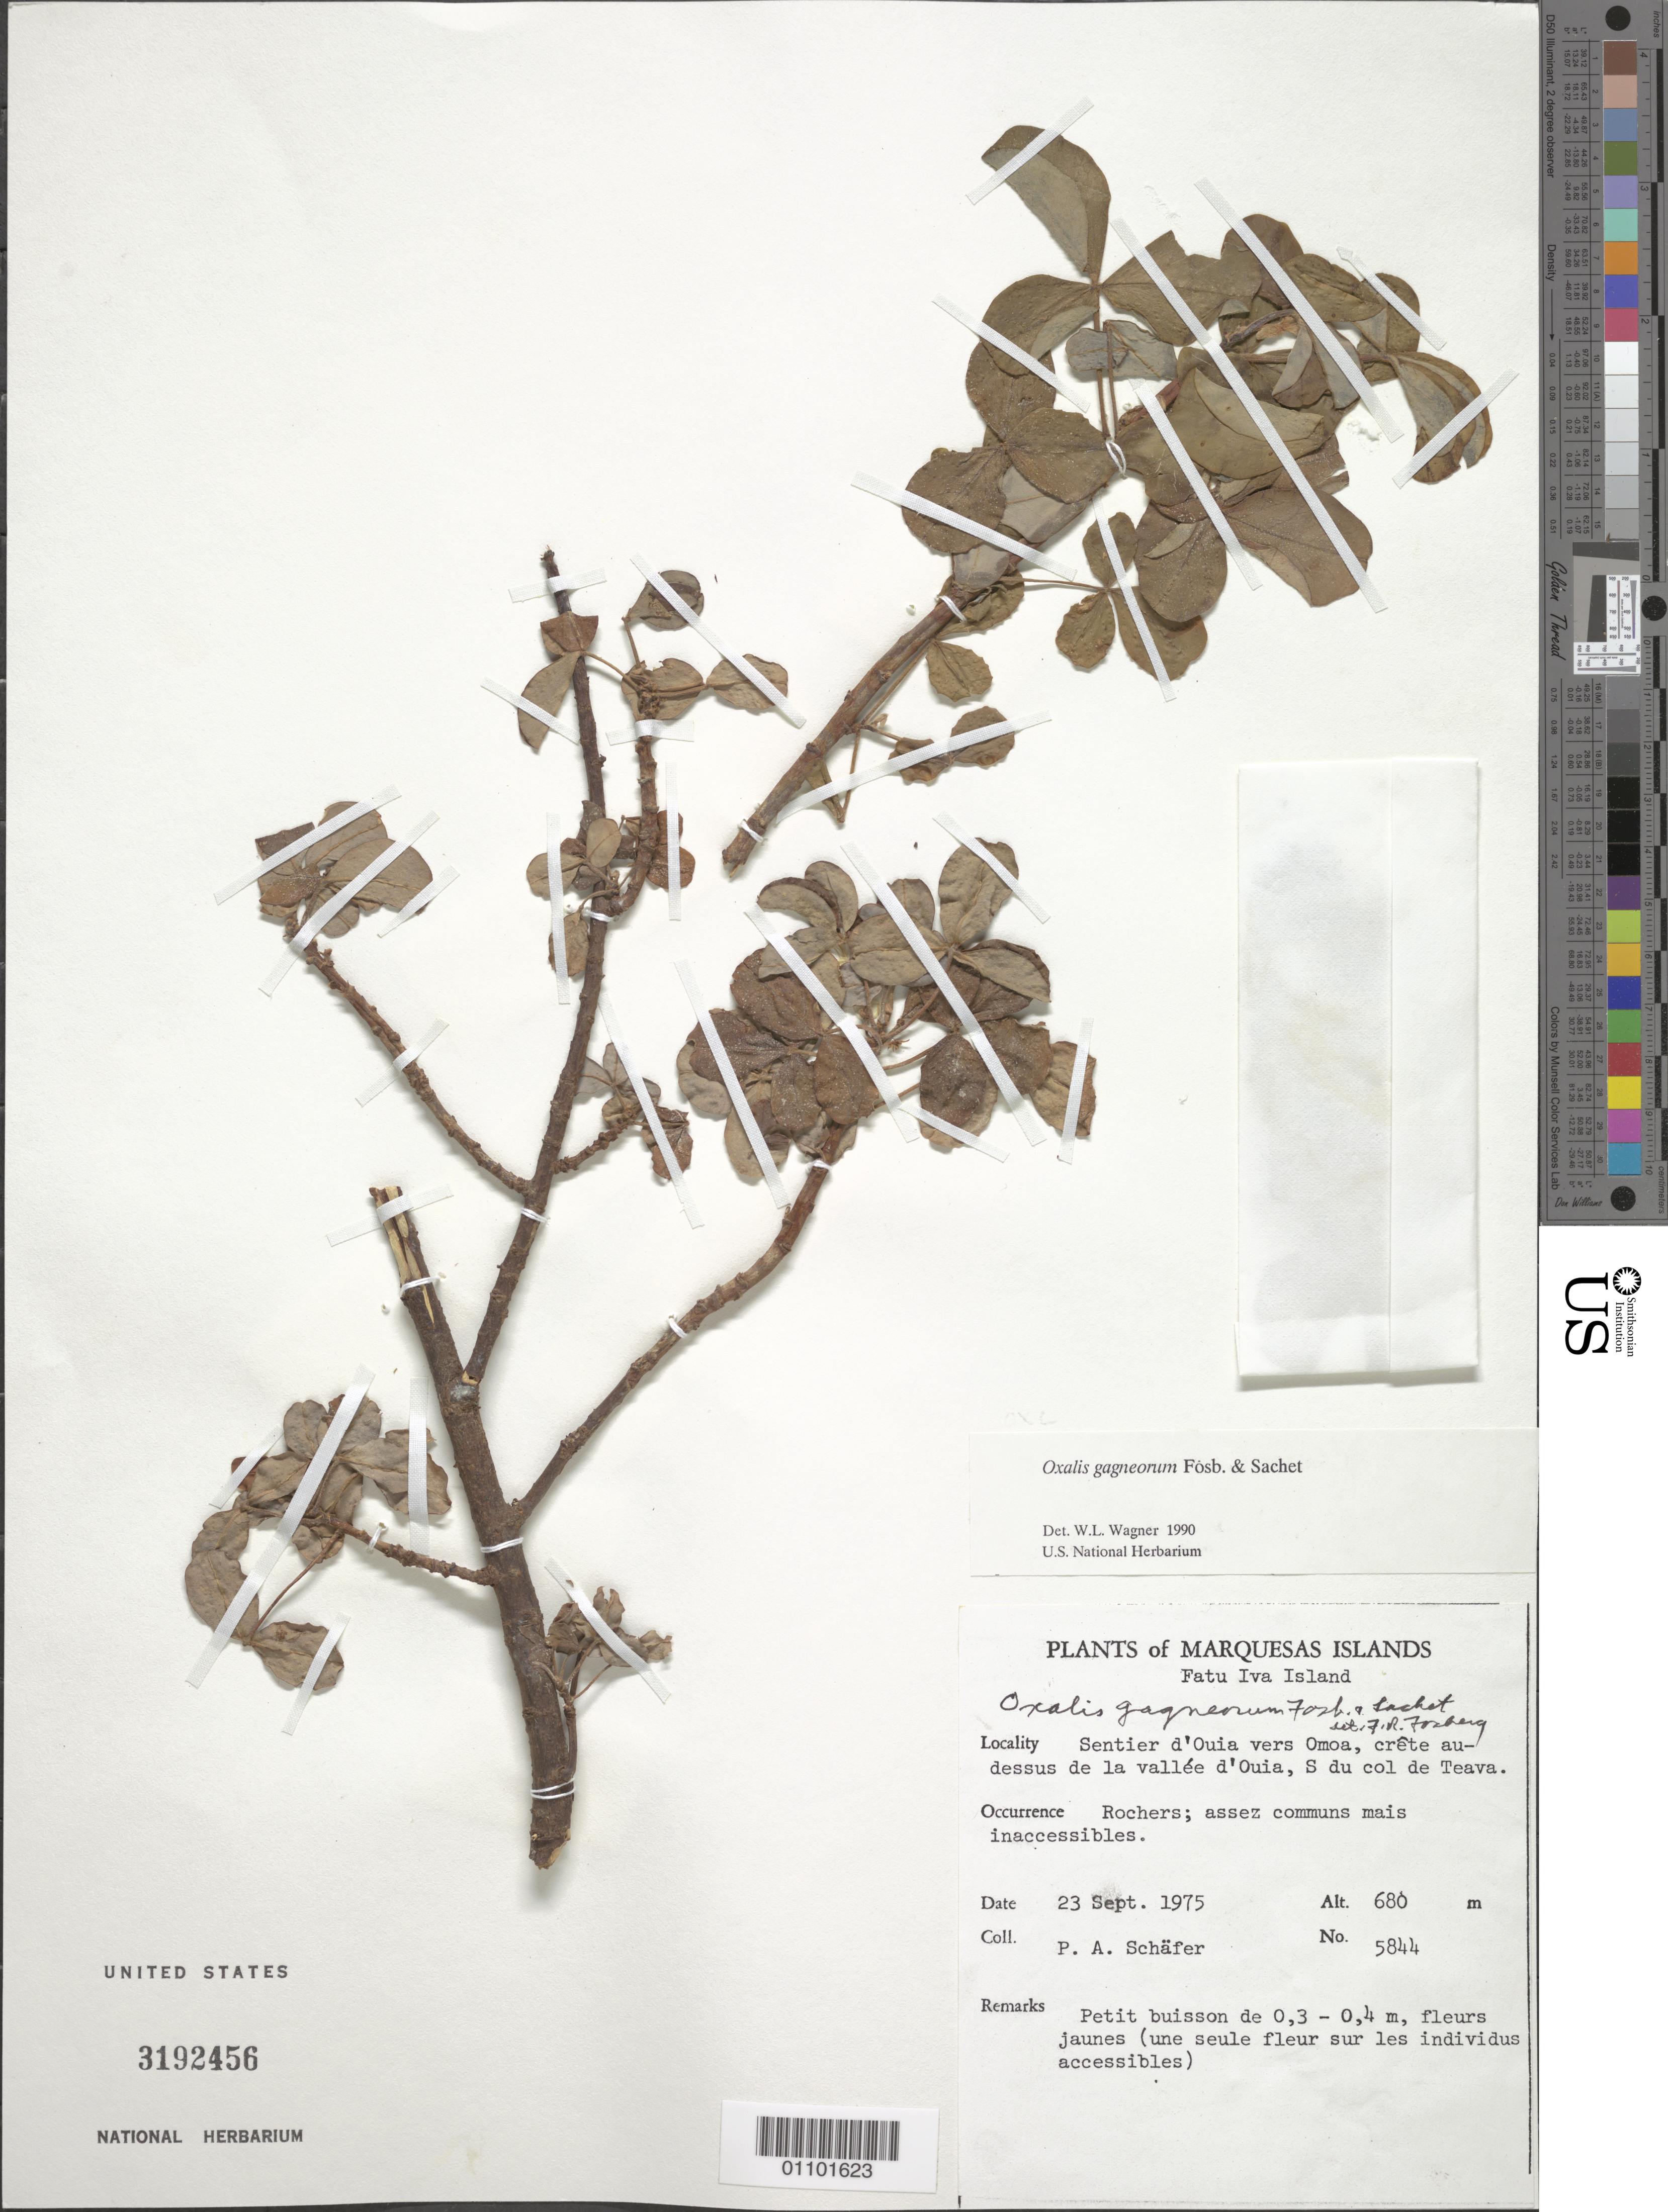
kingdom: Plantae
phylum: Tracheophyta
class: Magnoliopsida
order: Oxalidales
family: Oxalidaceae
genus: Oxalis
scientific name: Oxalis gagneorum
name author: Fosberg & Sachet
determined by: Wagner, W. L., (BOT), Smithsonian Institution - National Museum of Natural History (UNITED STATES)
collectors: P. A. Schäfer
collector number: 5844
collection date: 1975-09-23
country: French Polynesia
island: Fatu Hiva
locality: Sentier d'Ouia vers 'Omo'a, crête au-dessus de la vallée d'Ouia, S du col de Teava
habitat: Rochers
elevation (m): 680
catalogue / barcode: US 3192456